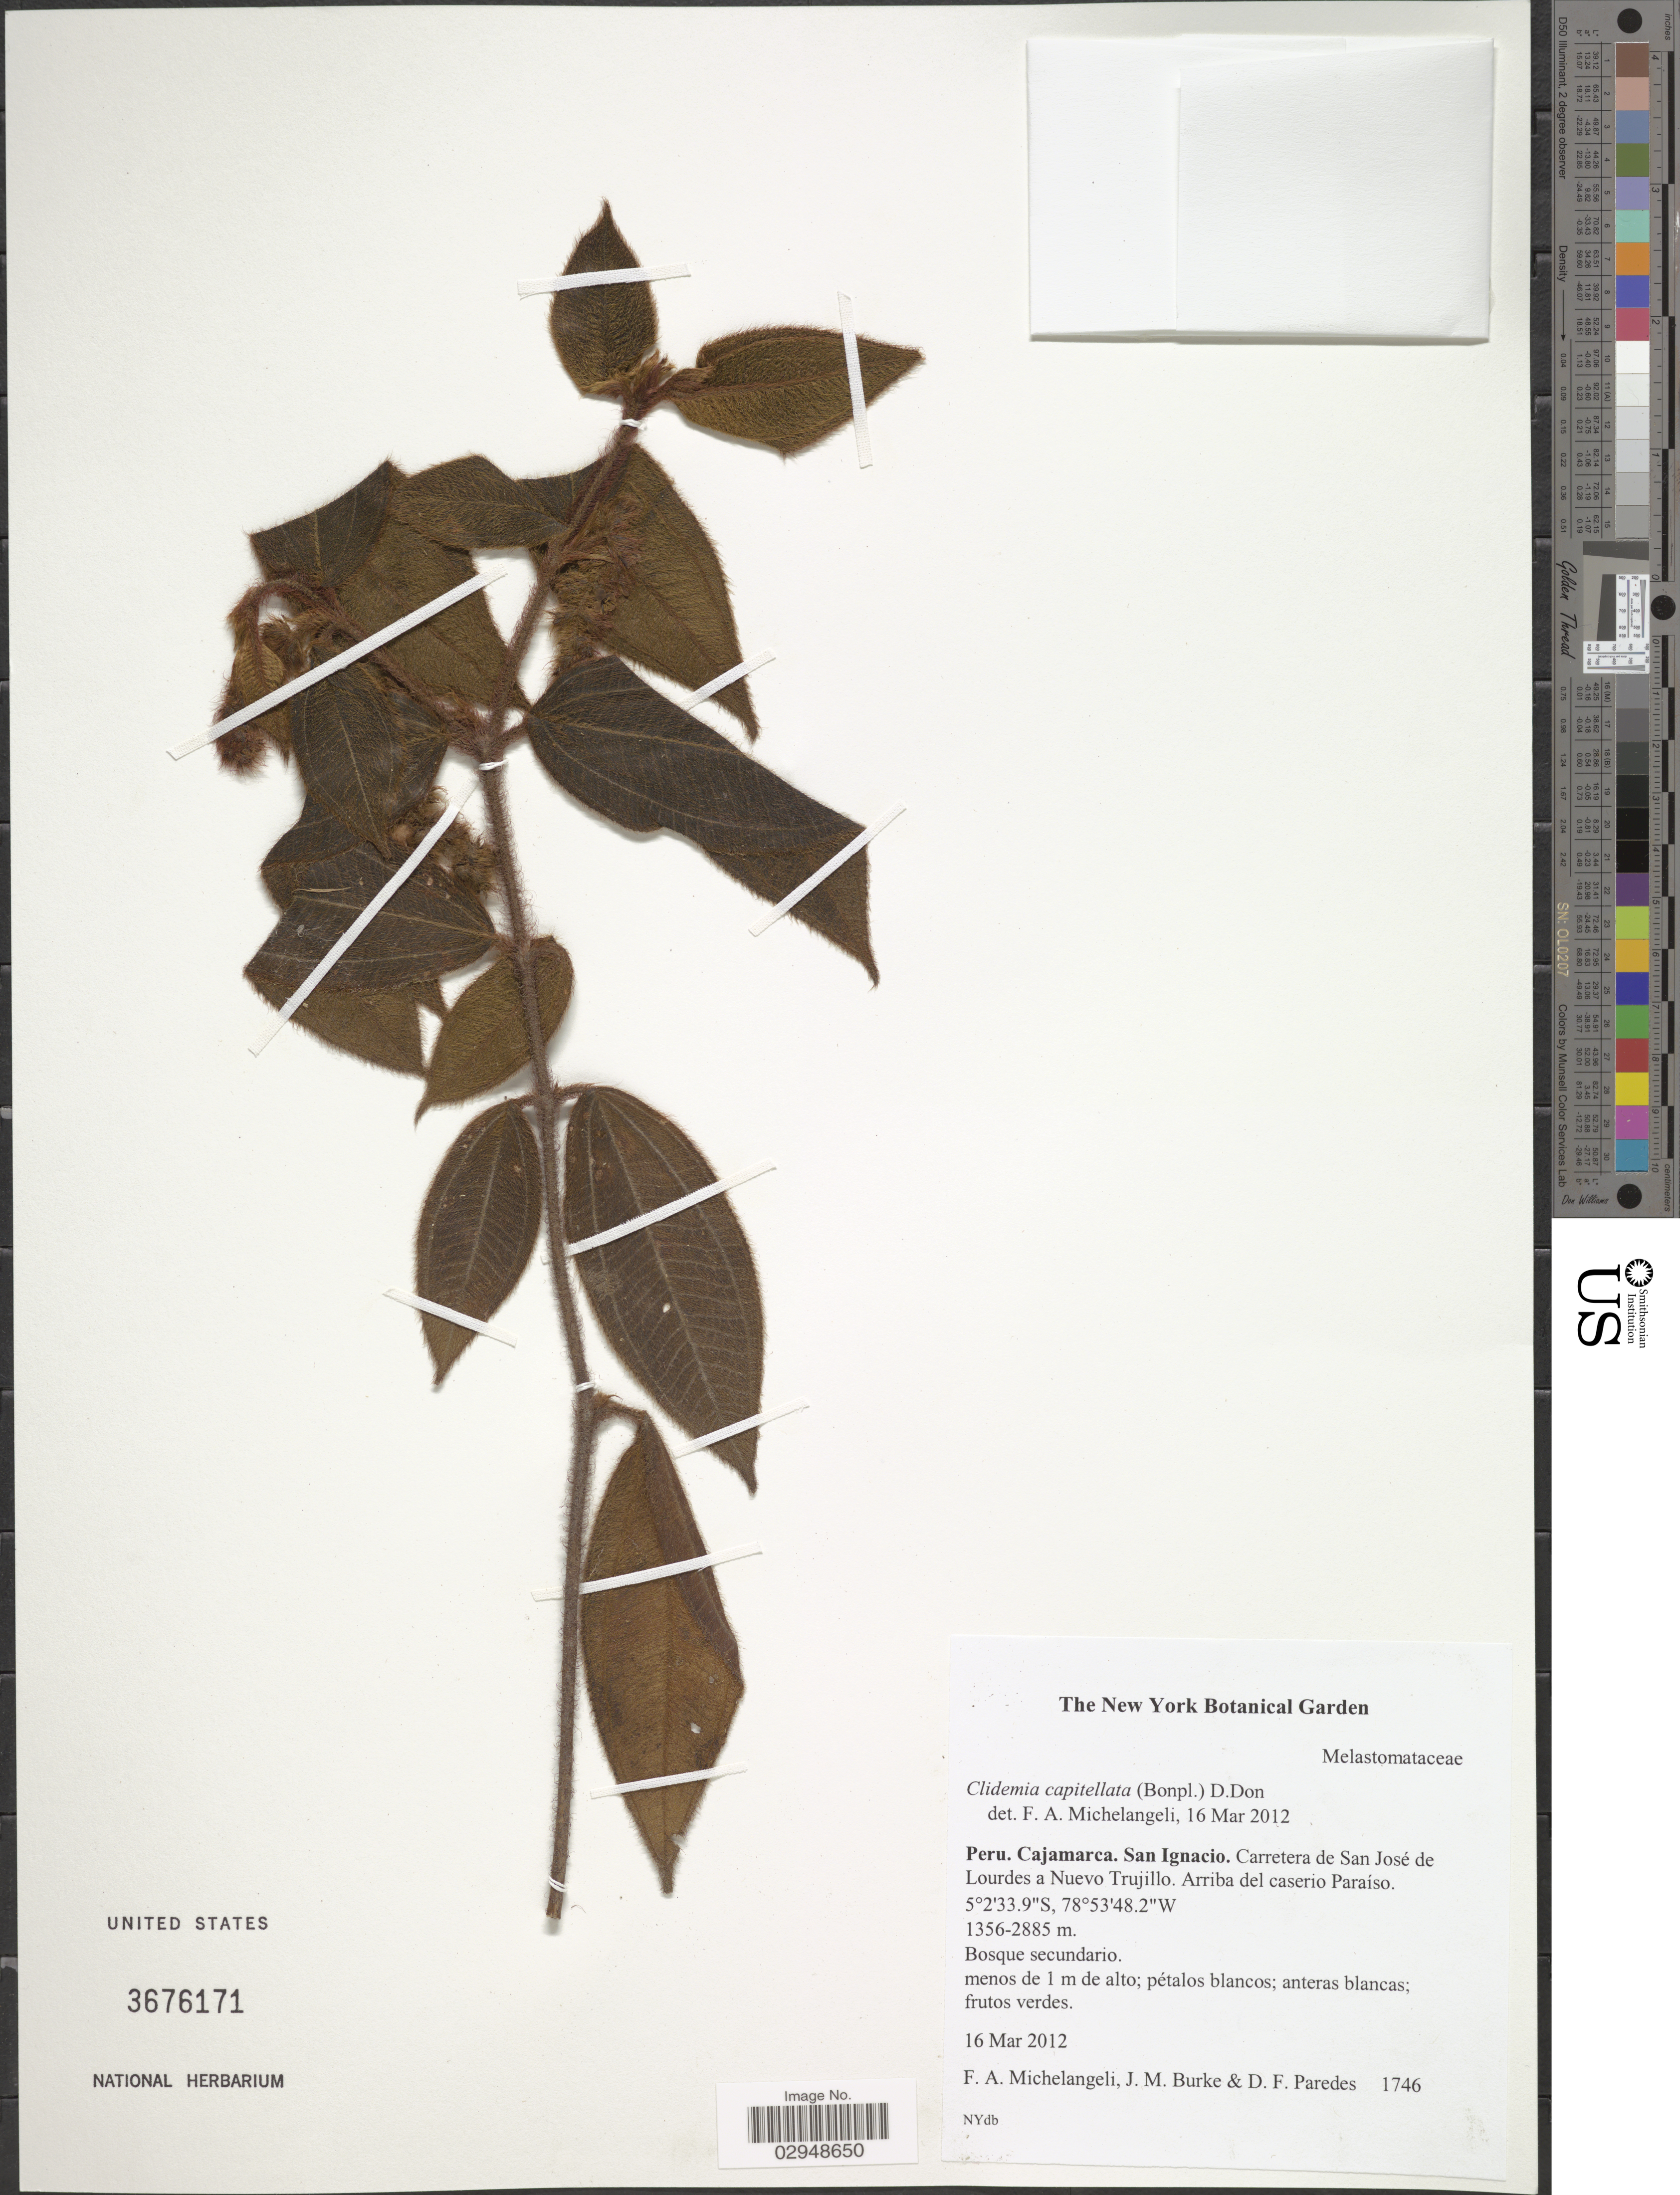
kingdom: Plantae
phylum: Tracheophyta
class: Magnoliopsida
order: Myrtales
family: Melastomataceae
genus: Clidemia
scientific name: Clidemia capitellata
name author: (Bonpl.) D. Don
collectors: F. A. Michelangeli, Jac. M. Burke & D. Paredes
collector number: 1746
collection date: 2012-03-16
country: Peru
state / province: Cajamarca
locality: San Ignacio. Carretera de San José de Lourdes a Nuevo Trujillo. Arriba del caserio Paraíso.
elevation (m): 1356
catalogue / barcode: US 3676171